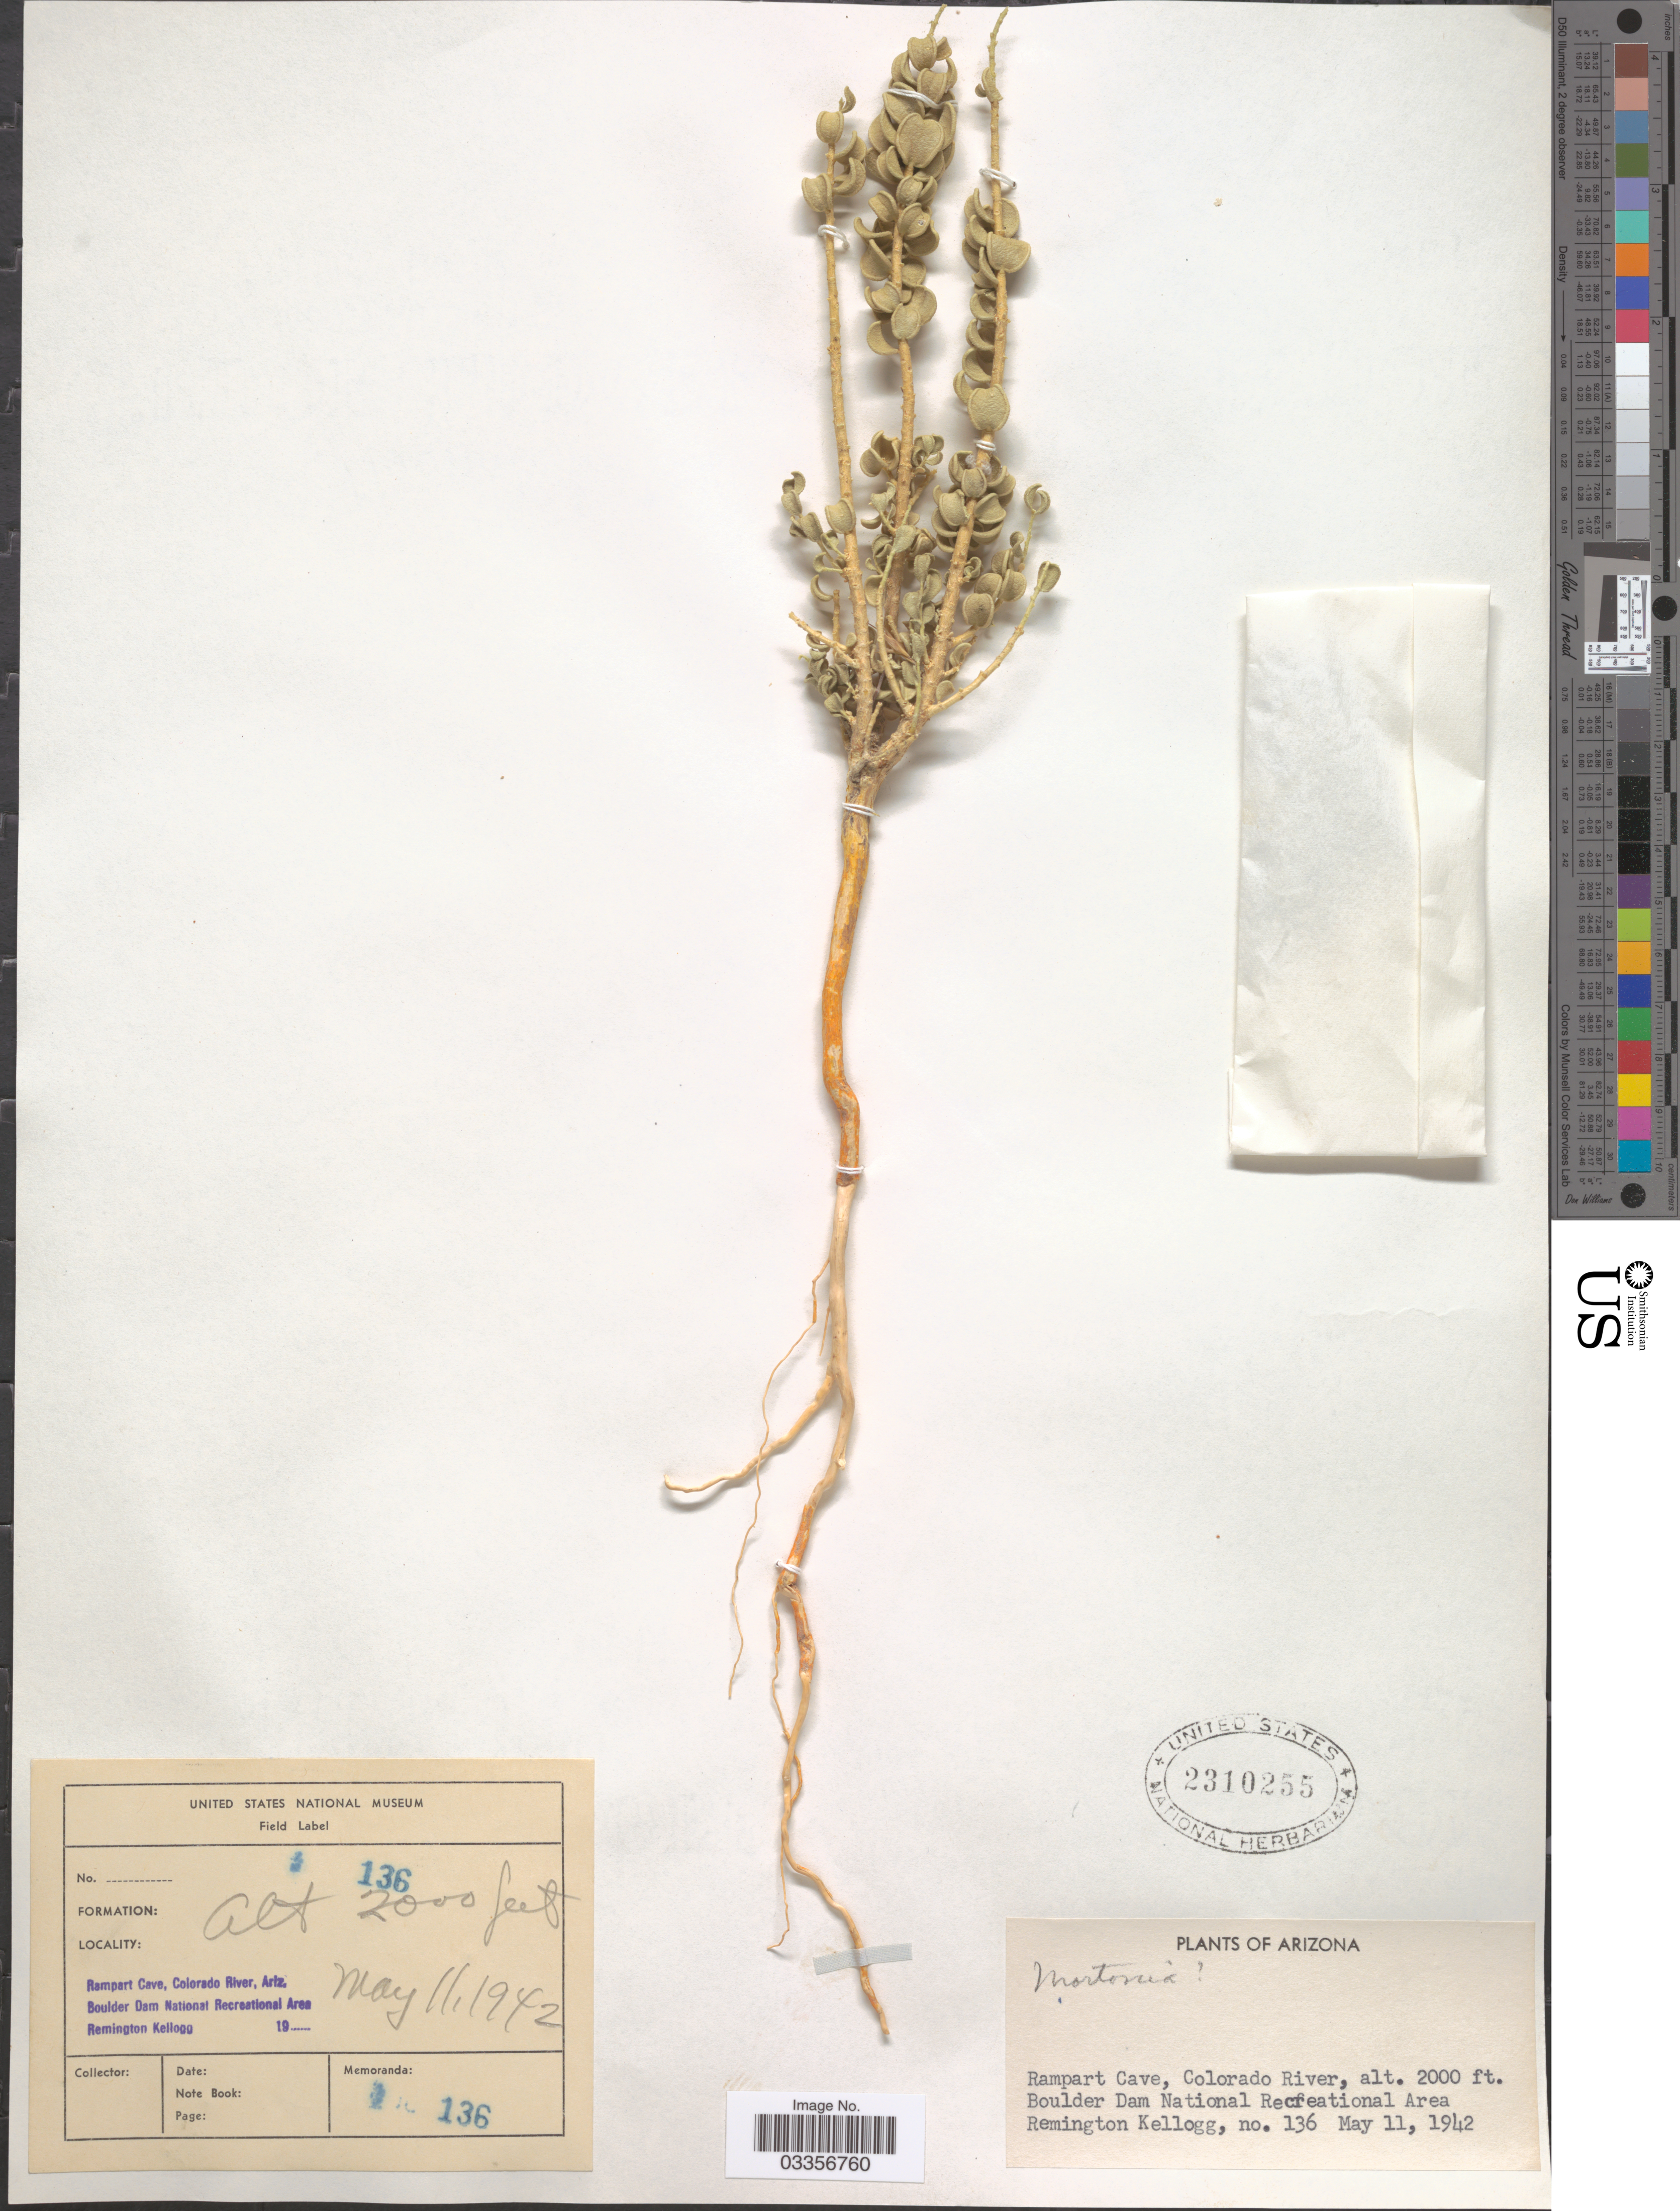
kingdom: Plantae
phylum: Tracheophyta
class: Magnoliopsida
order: Celastrales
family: Celastraceae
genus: Mortonia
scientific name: Mortonia utahensis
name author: (Coville ex Trel.) A. Nelson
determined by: Strong, Mark T., (BOT), Smithsonian Institution - National Museum of Natural History (UNITED STATES)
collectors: R. Kellogg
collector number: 136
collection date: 1942-05-11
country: United States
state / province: Arizona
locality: Rampart Cave, Colorado River, Boulder Dam National Recreational Area Remington Kellogg.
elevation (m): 610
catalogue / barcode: US 2310255